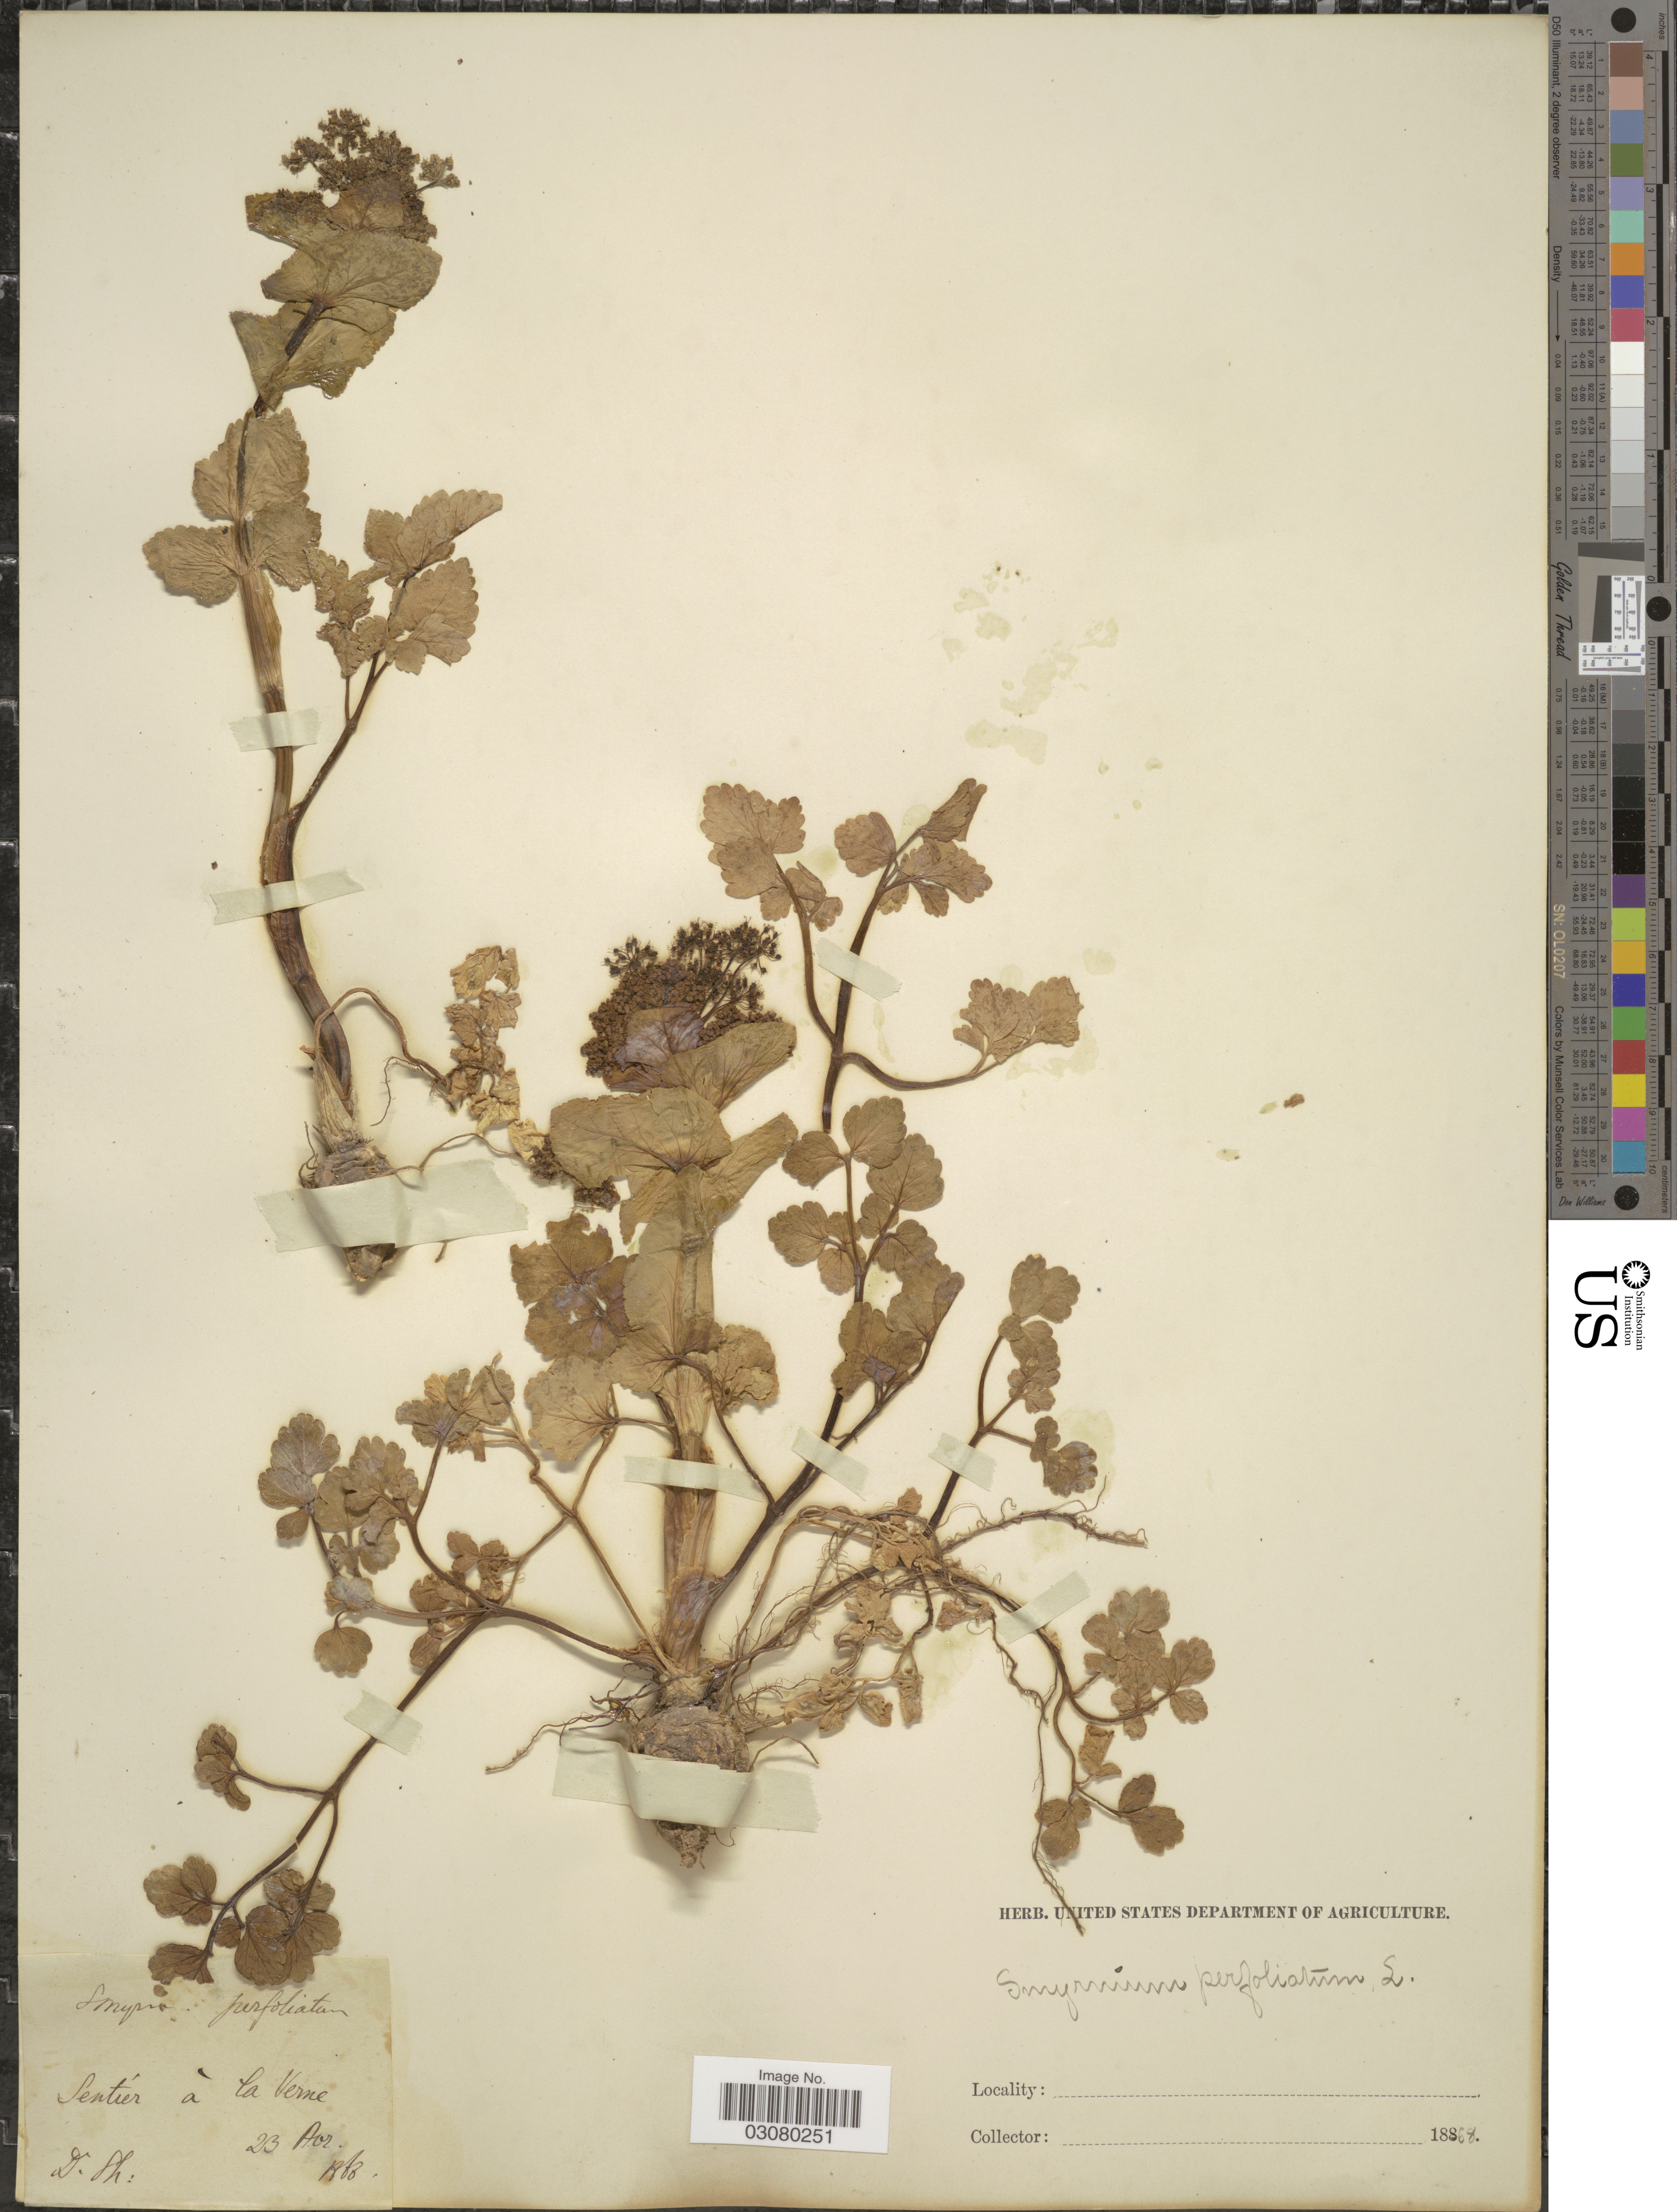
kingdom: Plantae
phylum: Tracheophyta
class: Magnoliopsida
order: Apiales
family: Apiaceae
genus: Smyrnium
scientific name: Smyrnium perfoliatum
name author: L.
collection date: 1868-04-23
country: France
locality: Sentier à la Verne.